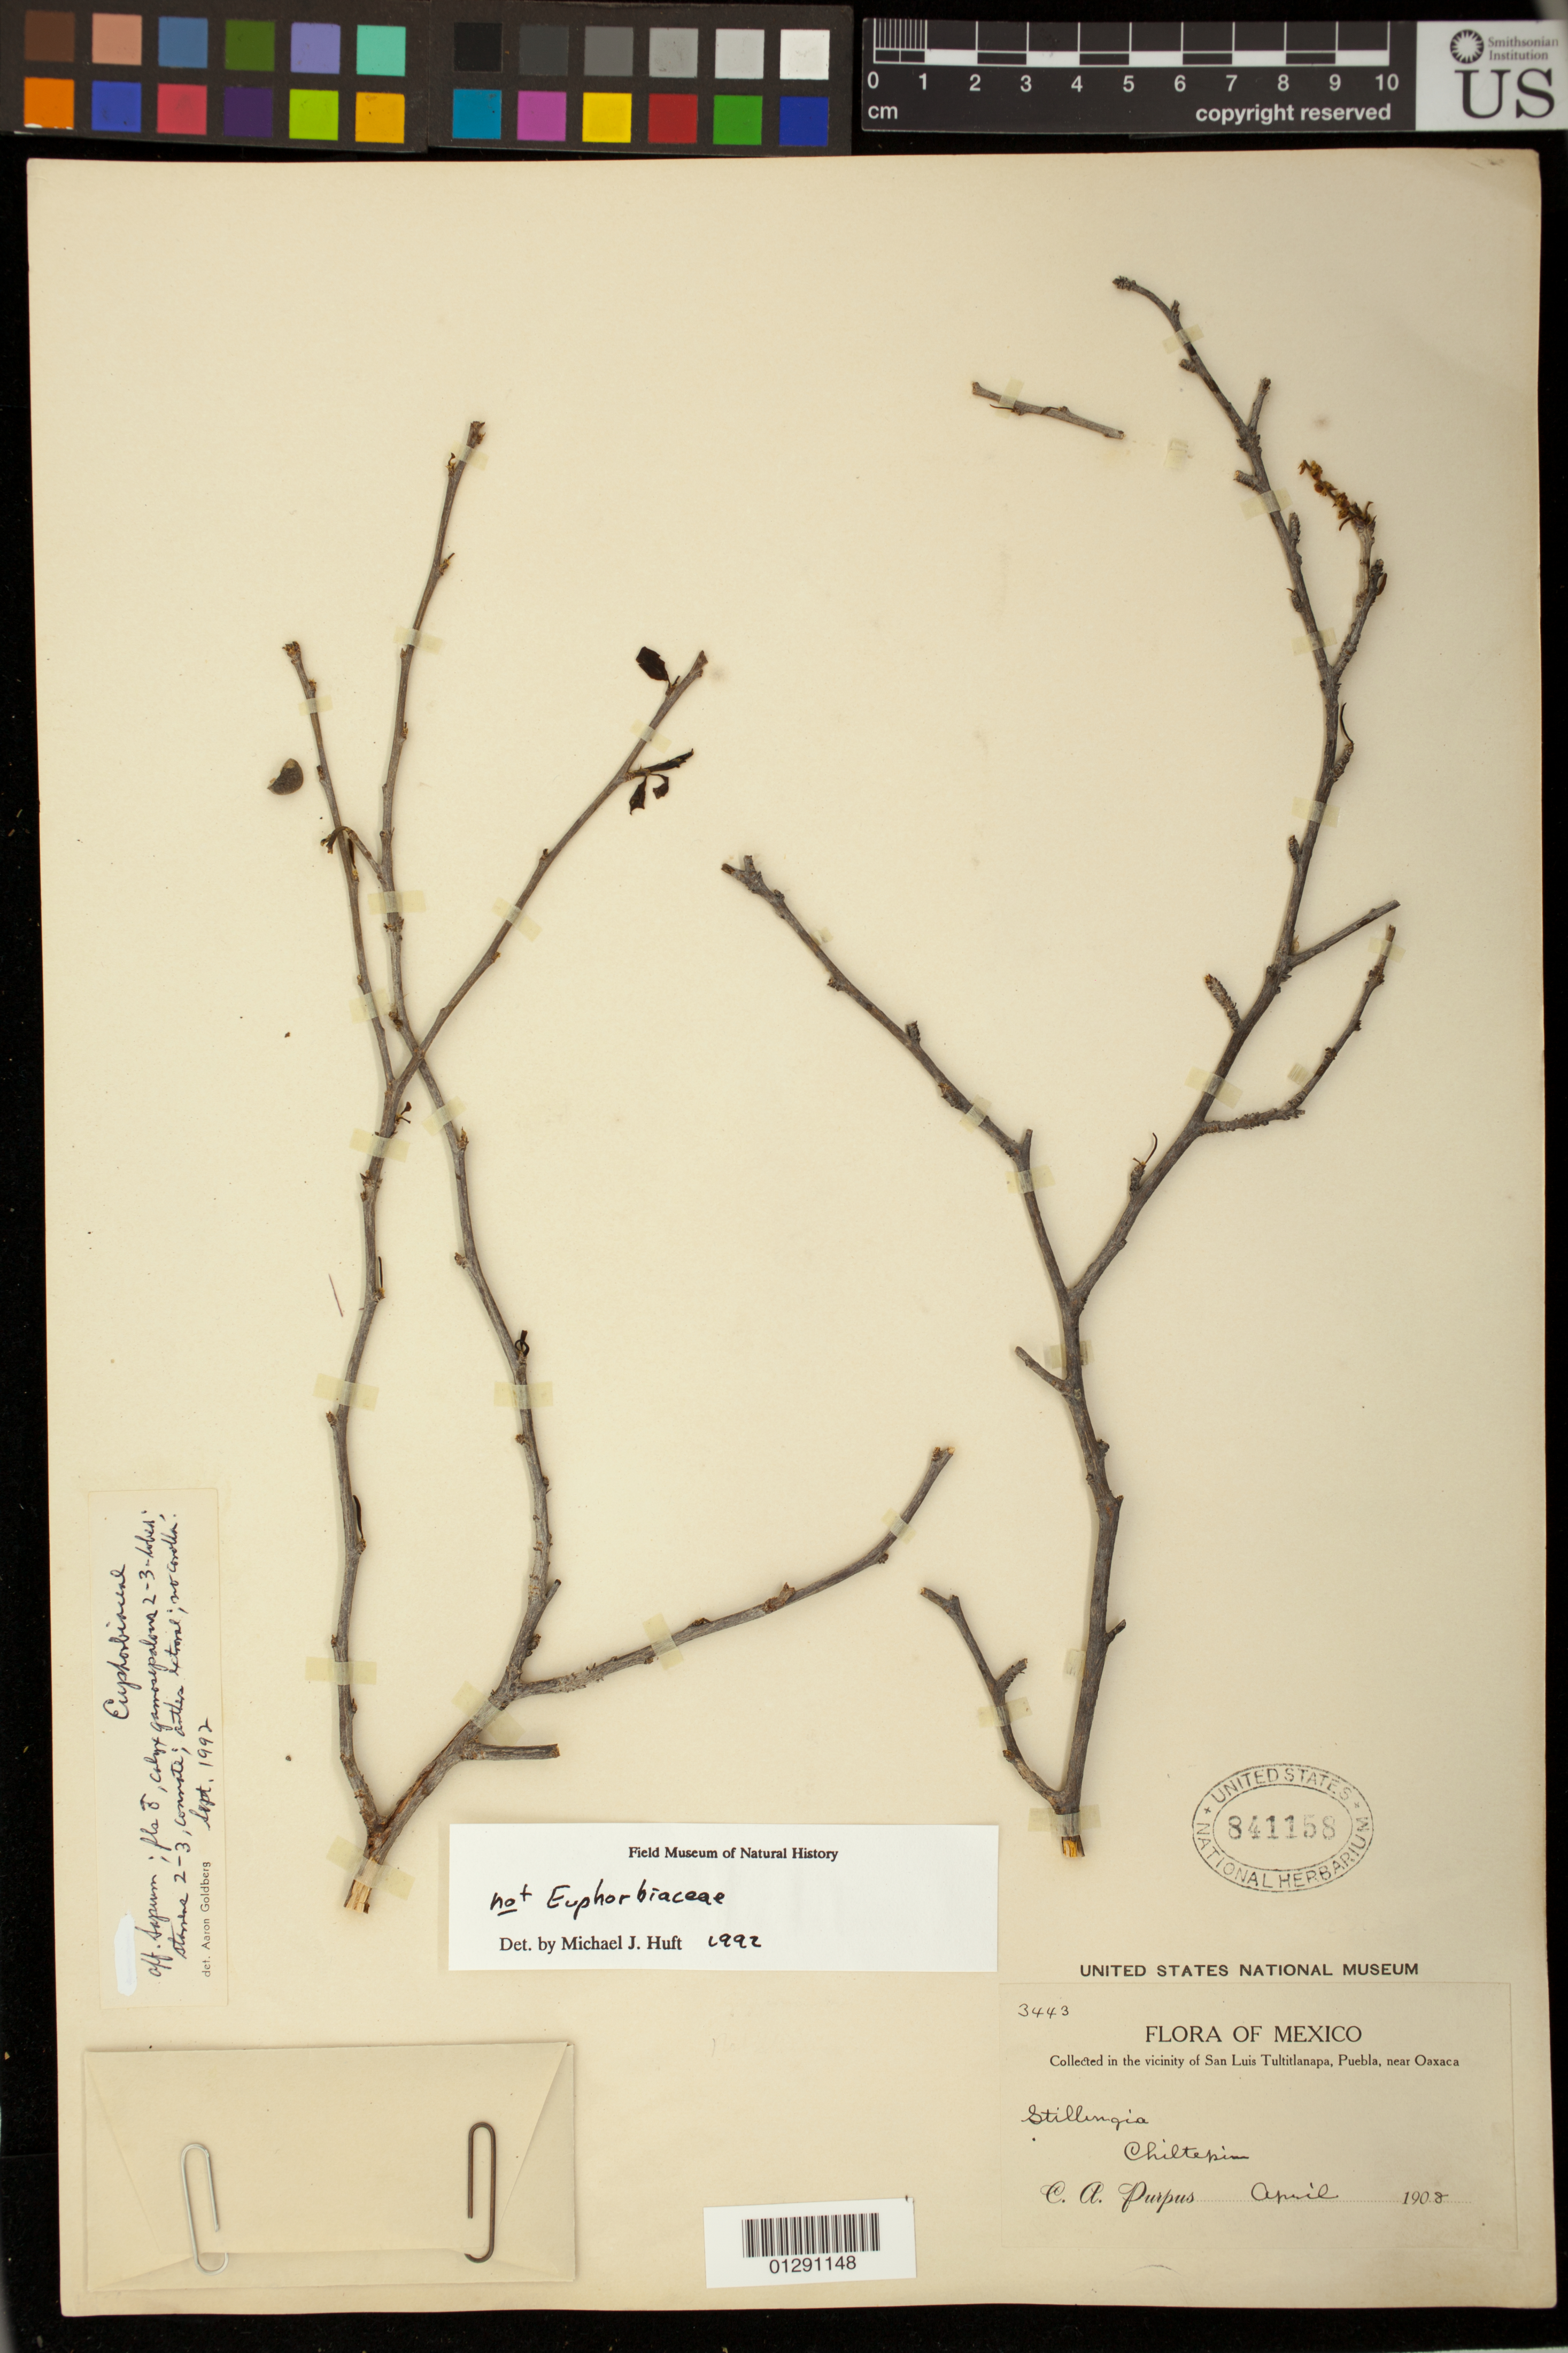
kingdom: Plantae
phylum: Tracheophyta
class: Magnoliopsida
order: Malpighiales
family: Erythroxylaceae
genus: Erythroxylum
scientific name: Erythroxylum sp.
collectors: C. A. Purpus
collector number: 3443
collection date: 1908-04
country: Mexico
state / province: Puebla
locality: Collected in the vicinity of San Luis Tultitlanapa, Puebla, near Oaxaca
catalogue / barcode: US 841158